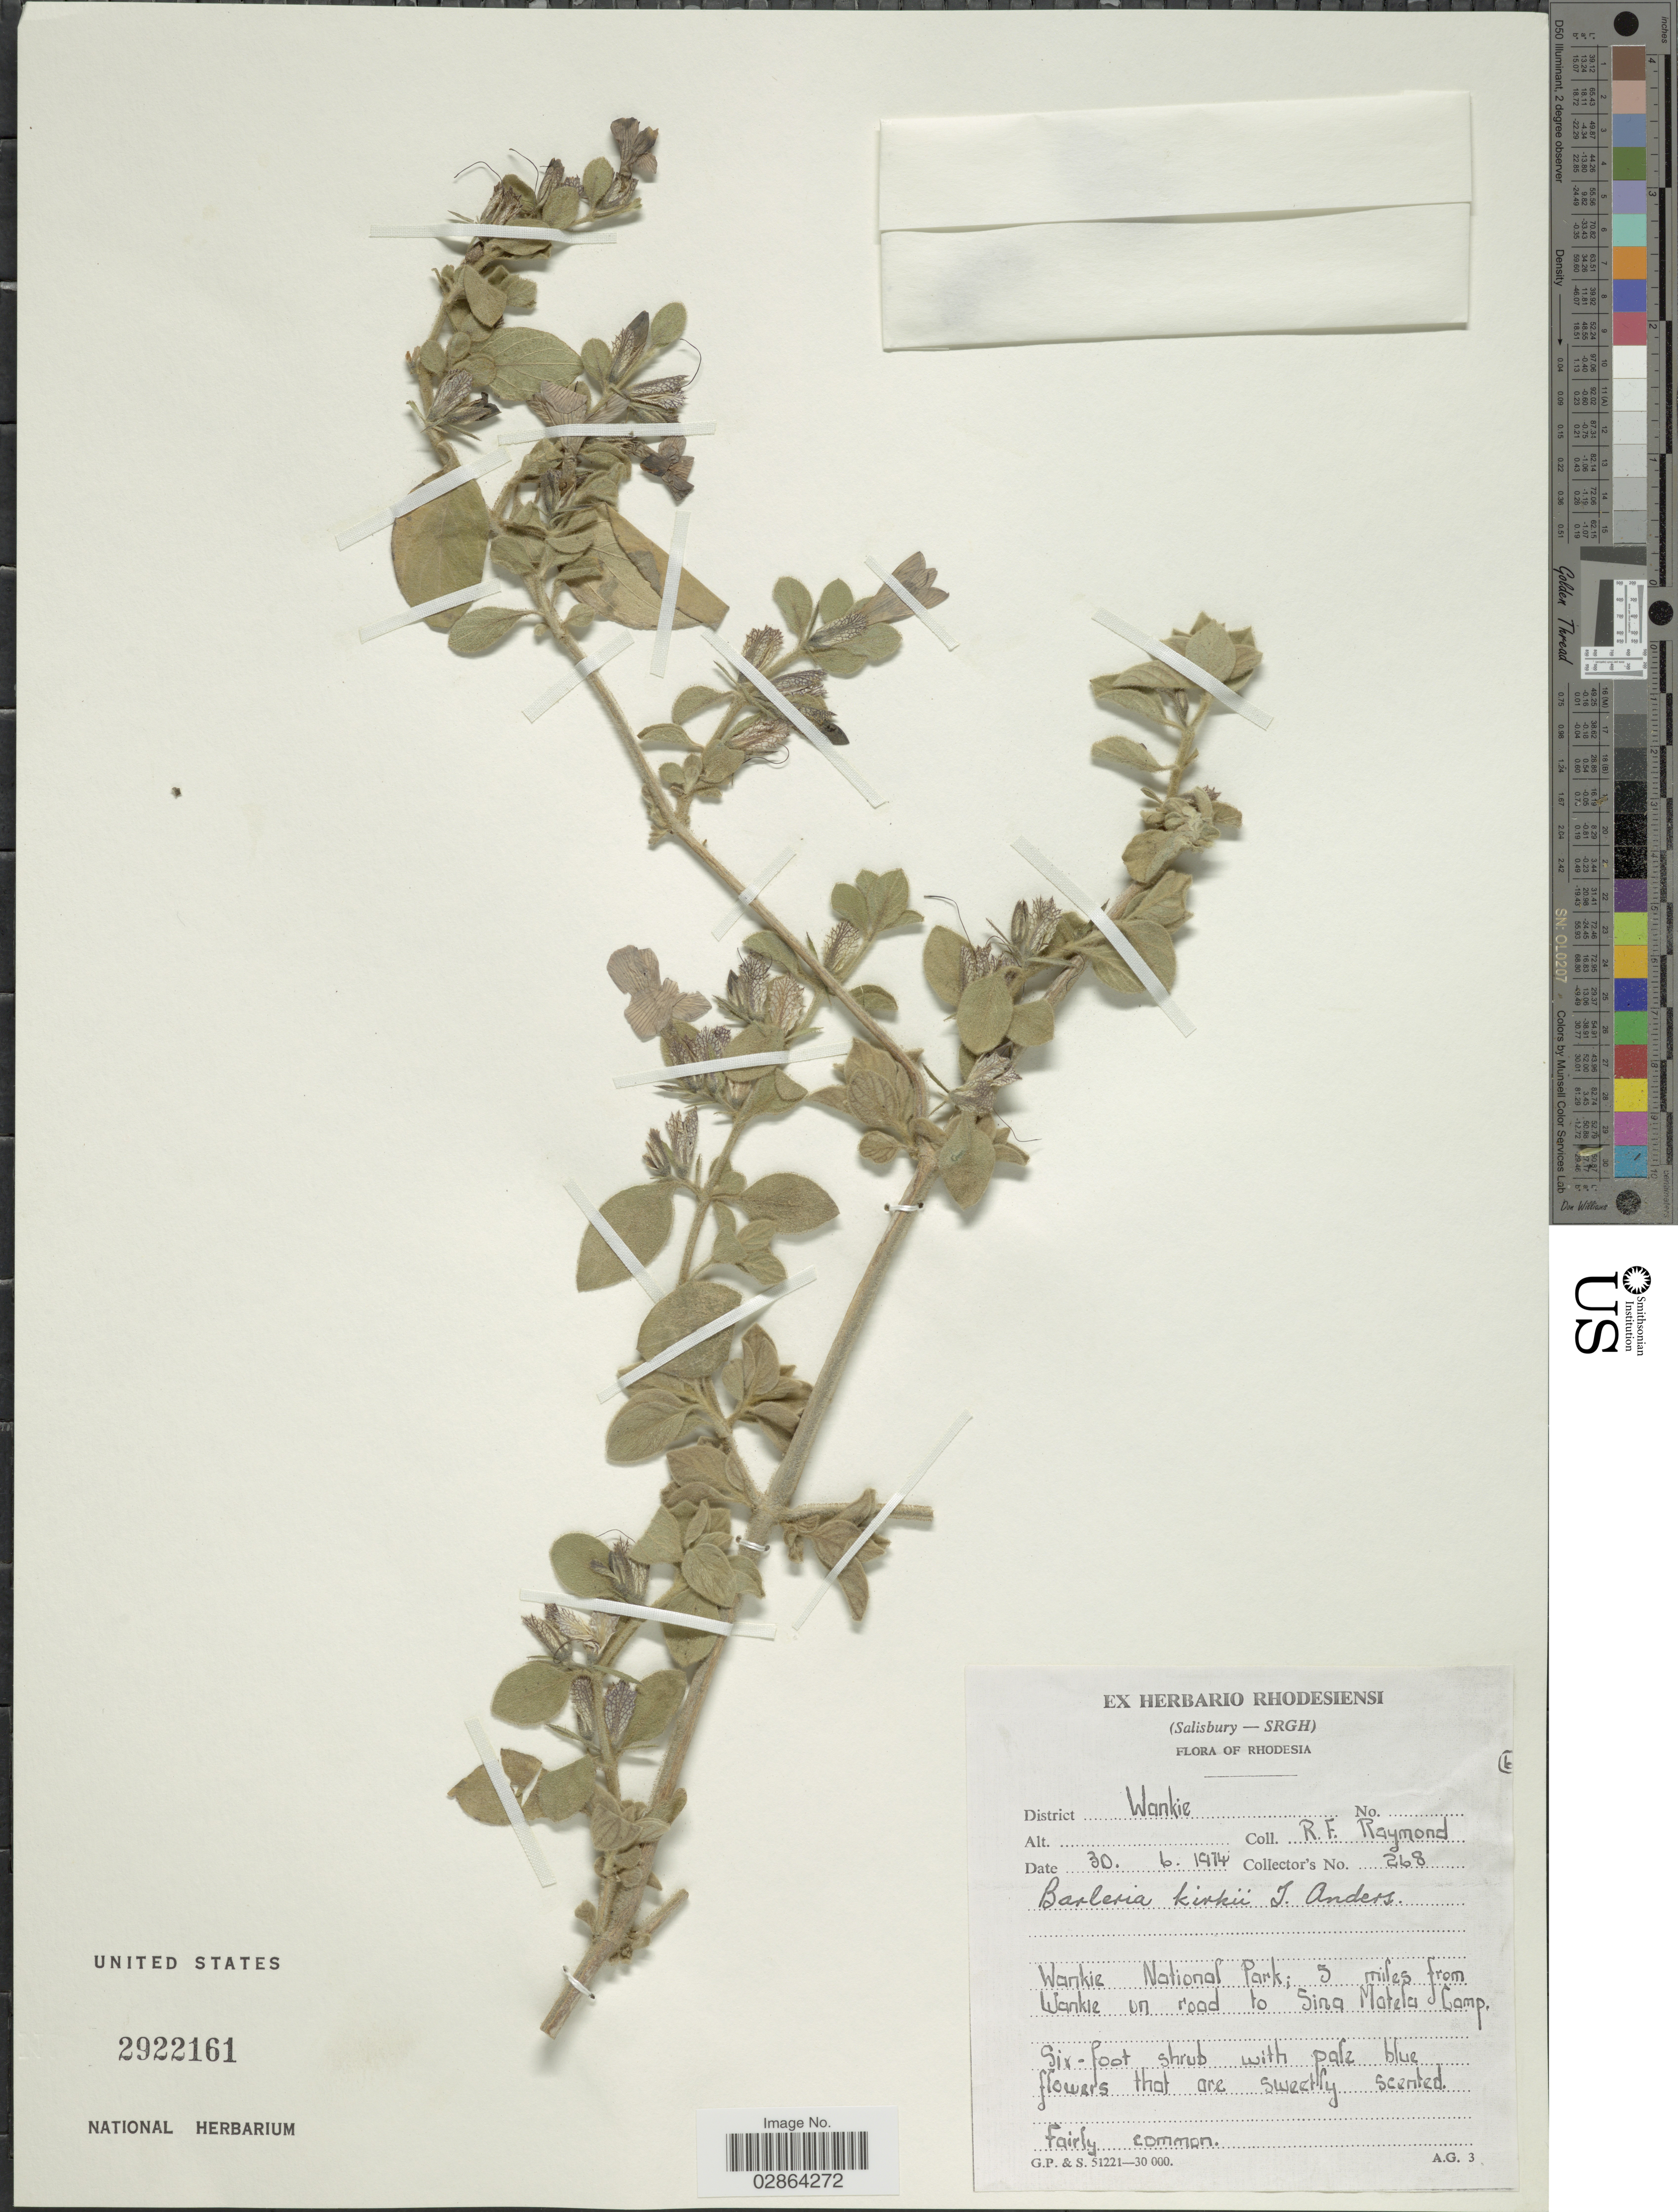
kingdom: Plantae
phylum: Tracheophyta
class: Magnoliopsida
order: Lamiales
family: Acanthaceae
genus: Barleria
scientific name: Barleria kirkii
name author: T. Anderson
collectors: R. Raymond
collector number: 268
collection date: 1974-06-30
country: Zimbabwe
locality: District Wankie, Wankie National Park; 5 miles from Wankie on road to Sing Mateles Camp.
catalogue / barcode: US 2922161